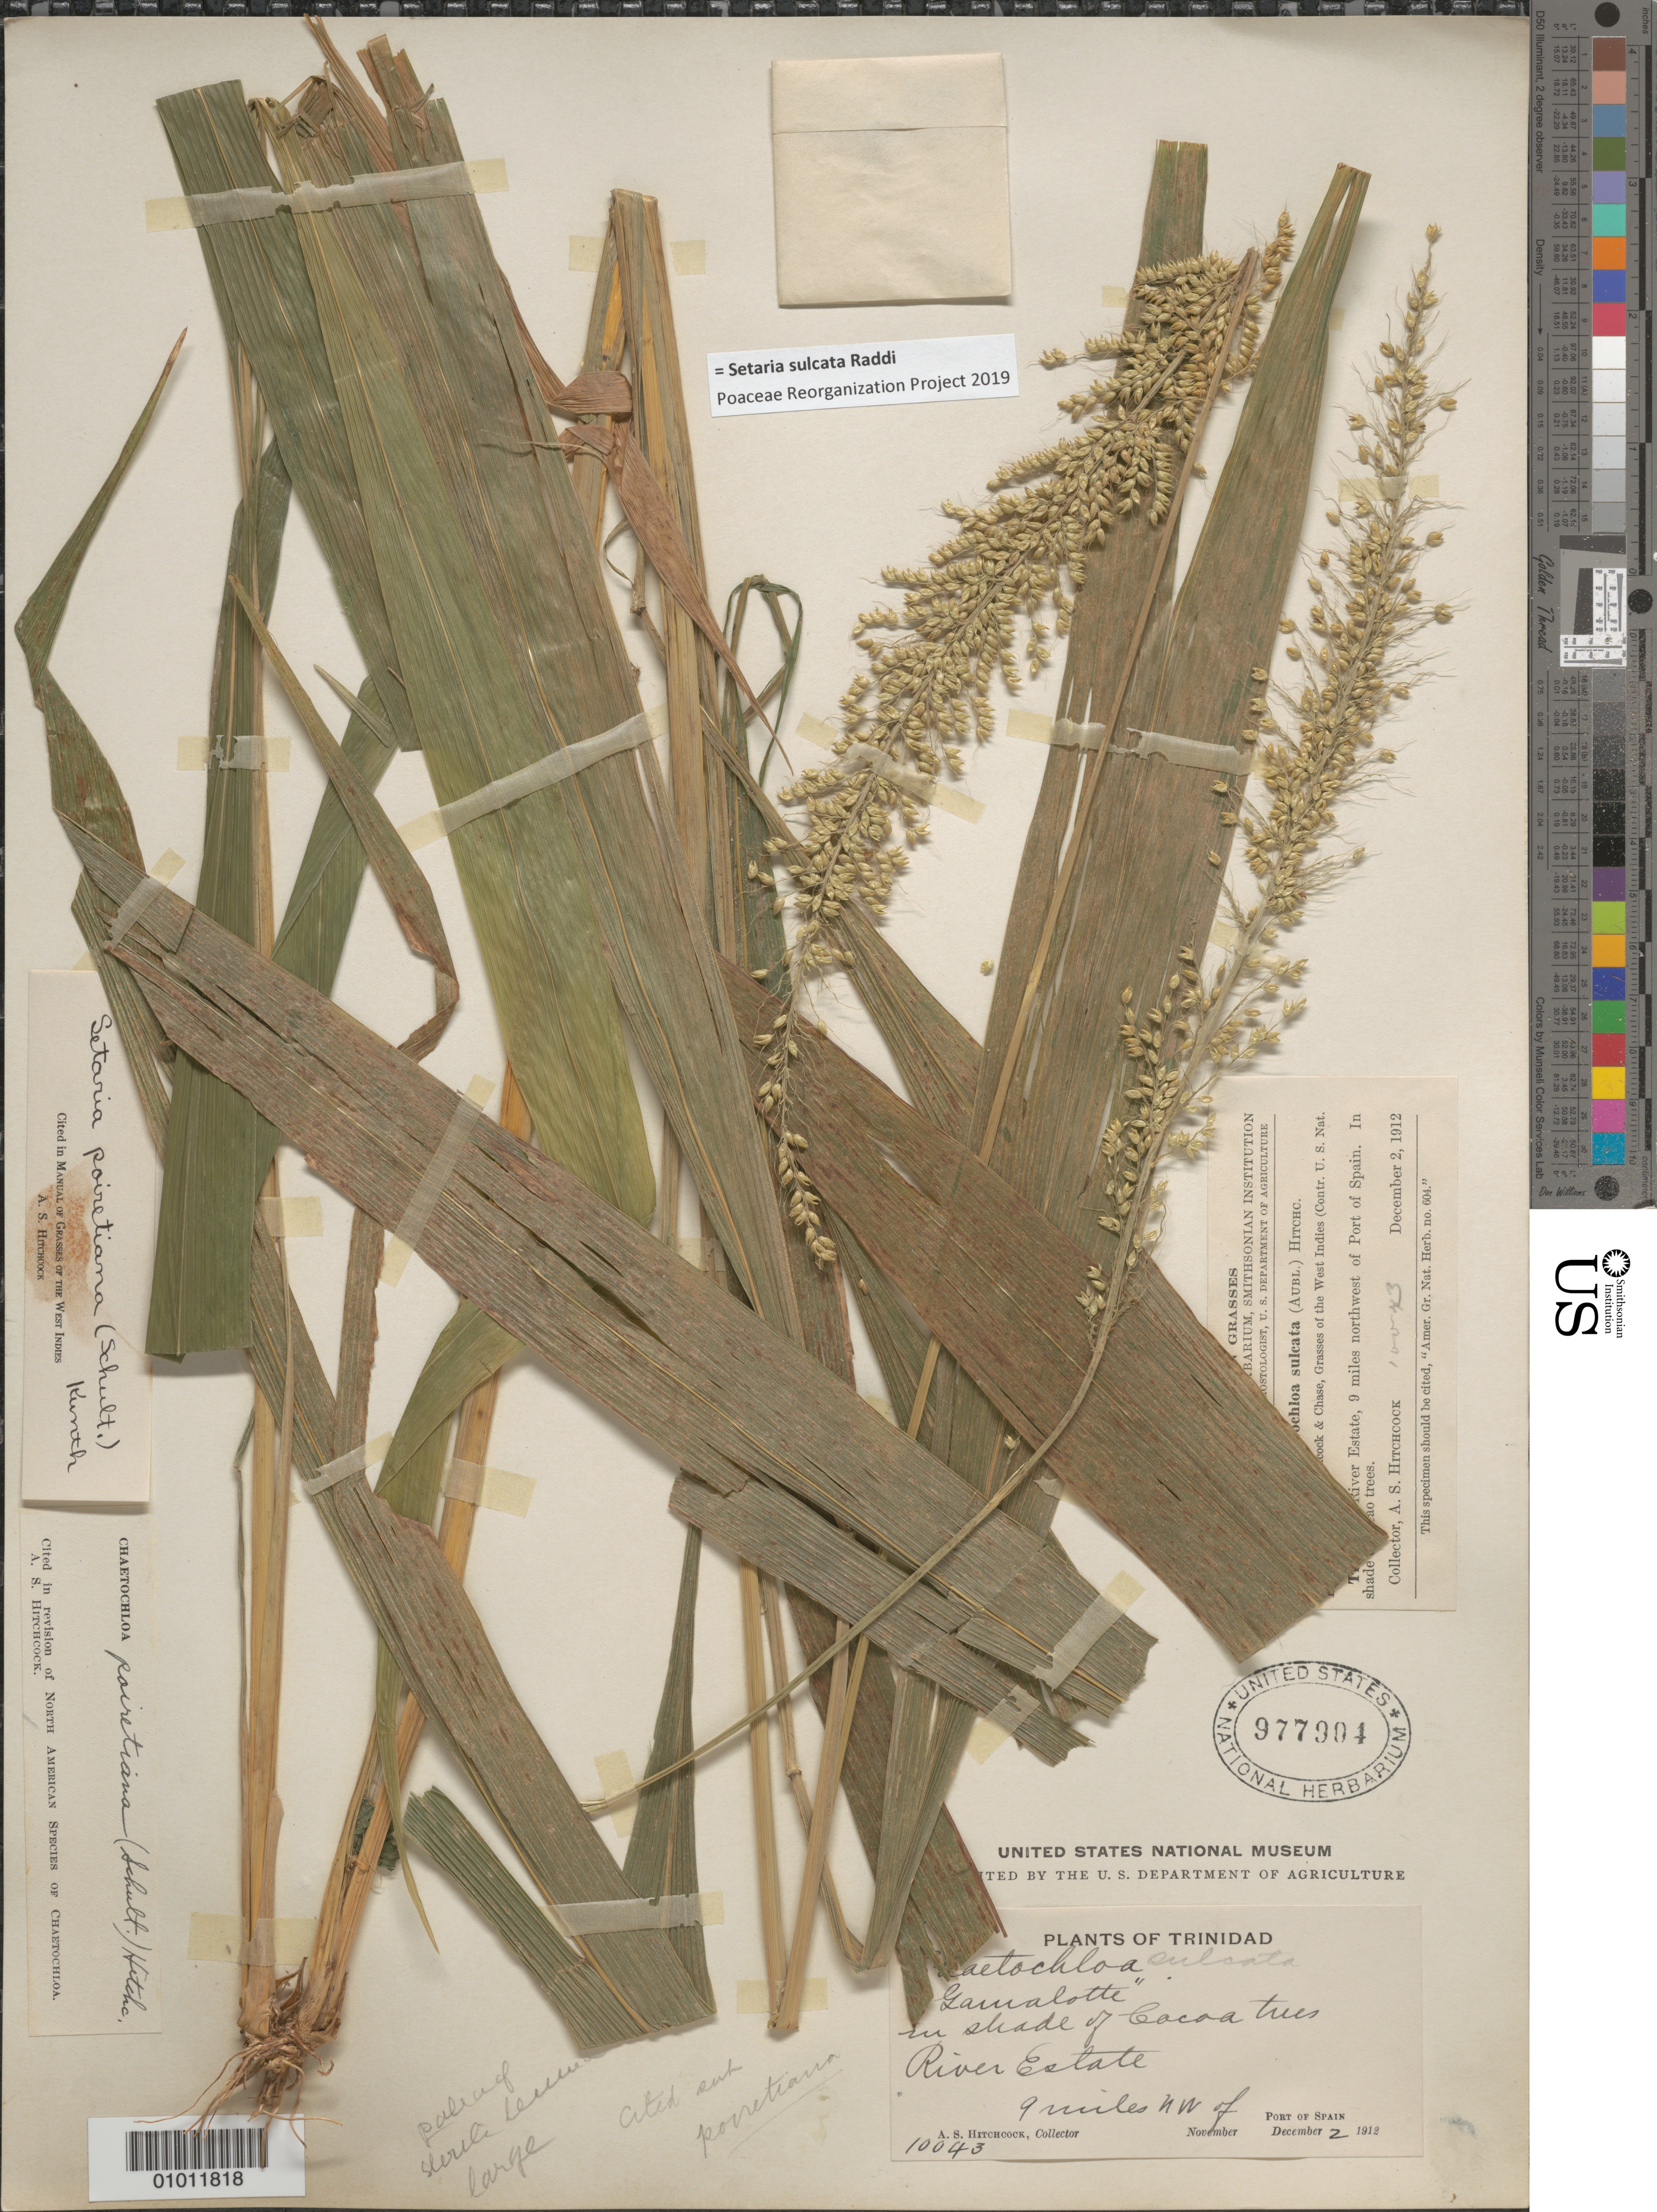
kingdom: Plantae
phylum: Tracheophyta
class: Liliopsida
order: Poales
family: Poaceae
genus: Setaria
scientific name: Setaria poiretiana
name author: (Schult.) Kunth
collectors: A. S. Hitchcock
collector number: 10043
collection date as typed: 02 Dec 1912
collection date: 1912-12-02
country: Trinidad and Tobago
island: Trinidad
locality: River Estate, 9 miles NW of Port of Spain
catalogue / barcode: US 977994